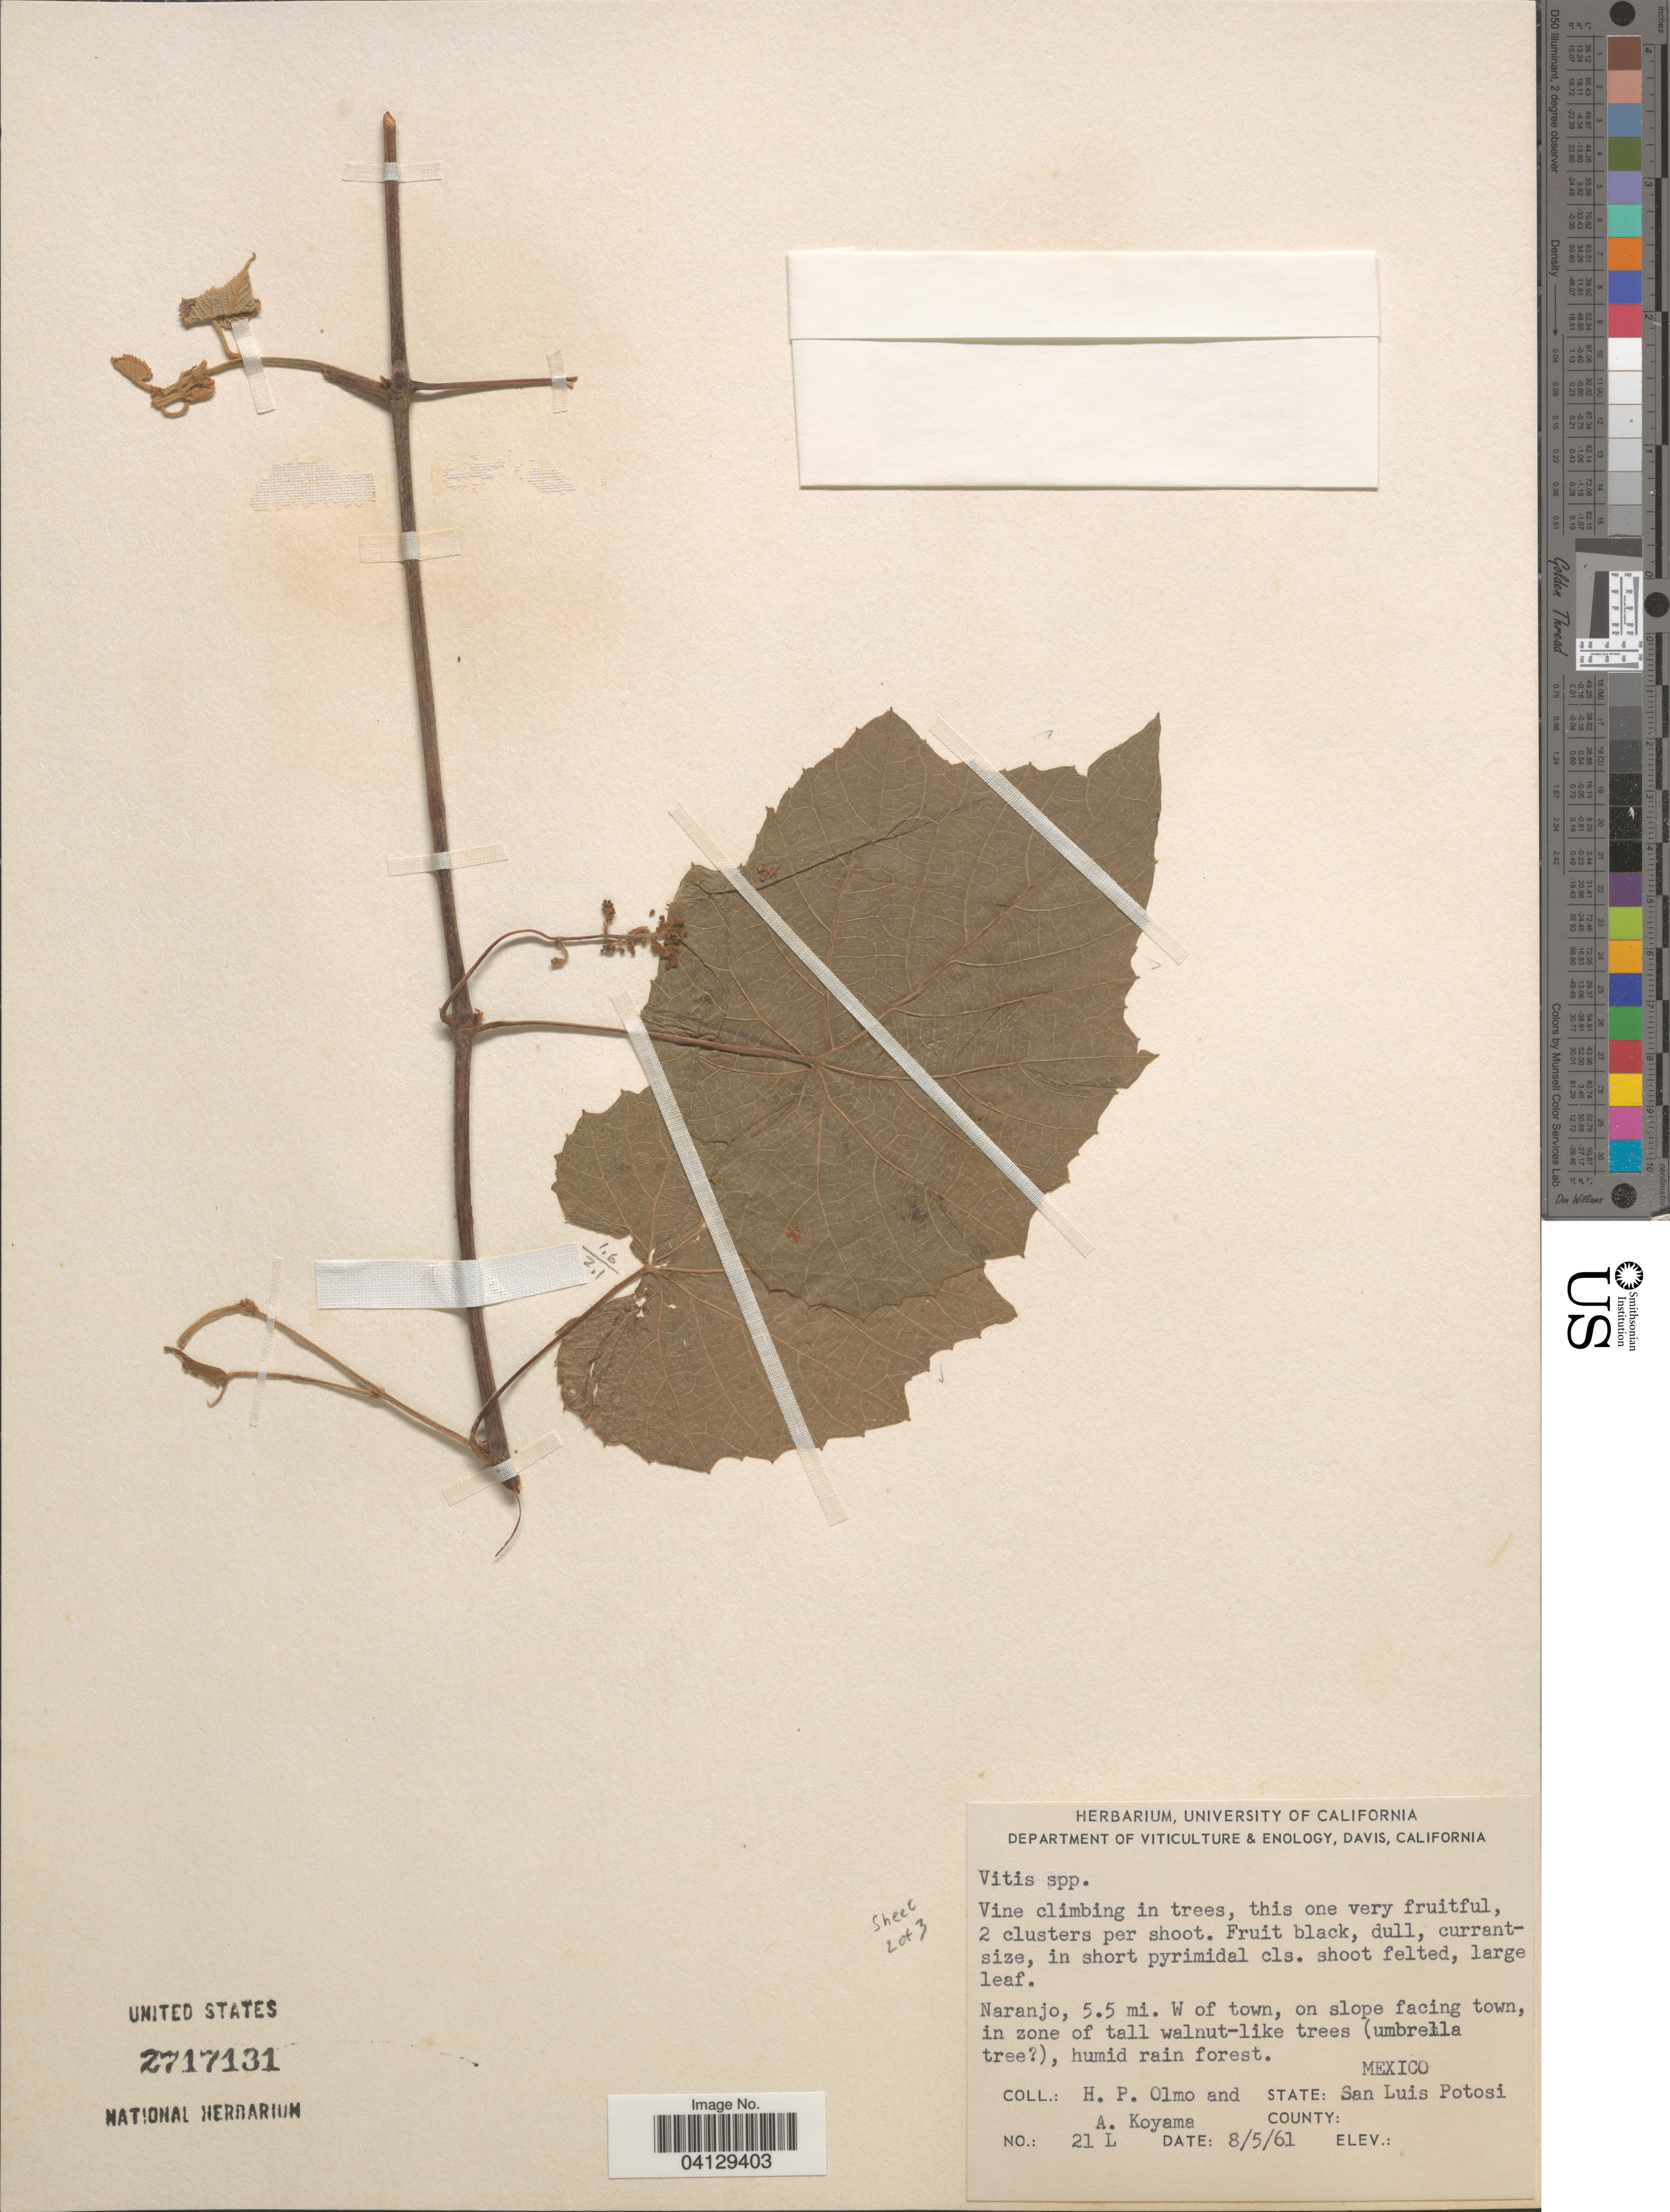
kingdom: Plantae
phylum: Tracheophyta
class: Magnoliopsida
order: Vitales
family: Vitaceae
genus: Vitis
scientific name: Vitis sp.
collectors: H. Olmo & A. Koyama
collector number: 21L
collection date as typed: Transcribed d/m/y: 5/8/61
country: Mexico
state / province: San Luis Potosí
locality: Naranjo, 5.5 mi. W of town, on slope facing town.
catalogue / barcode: US 2717131